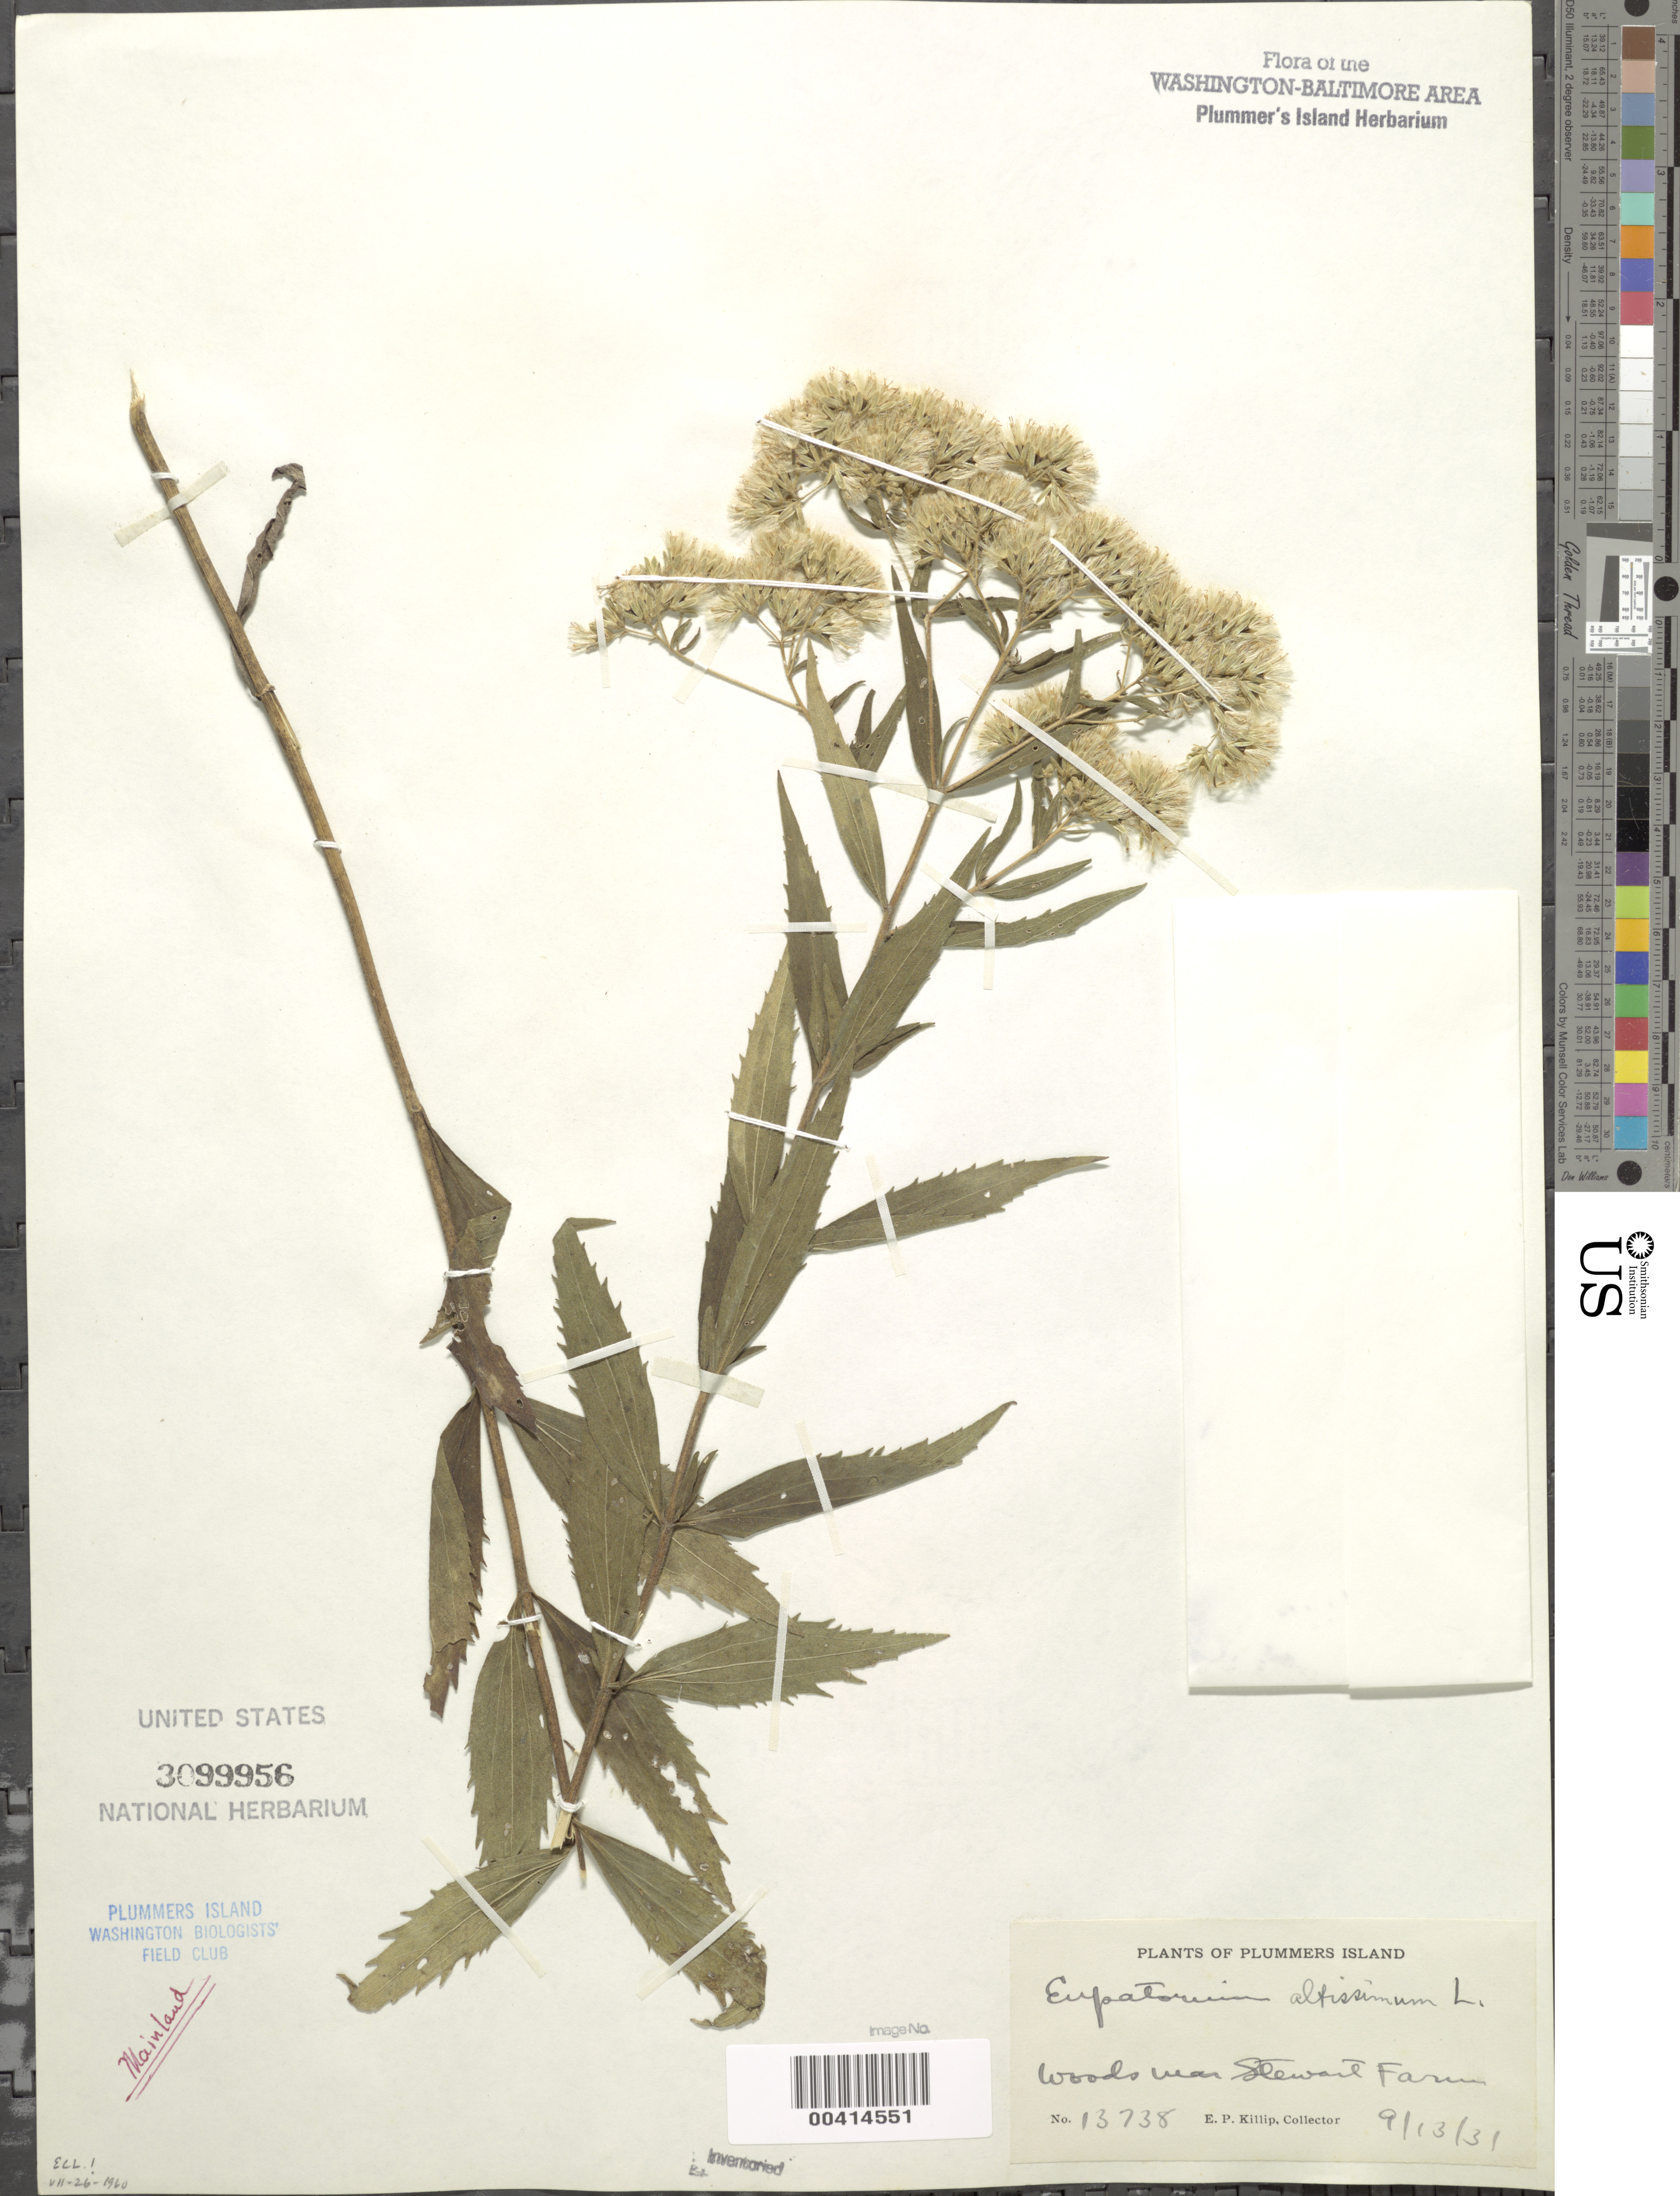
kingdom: Plantae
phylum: Tracheophyta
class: Magnoliopsida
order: Asterales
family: Asteraceae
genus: Eupatorium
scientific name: Eupatorium altissimum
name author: L.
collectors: E. P. Killip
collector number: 13738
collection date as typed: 13 Sep 1931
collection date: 1931-09-13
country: United States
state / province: Maryland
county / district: Montgomery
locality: Plummer's Island; mainland, near Stewart Farm C. & O. Canal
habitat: Woods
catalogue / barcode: US 3099956